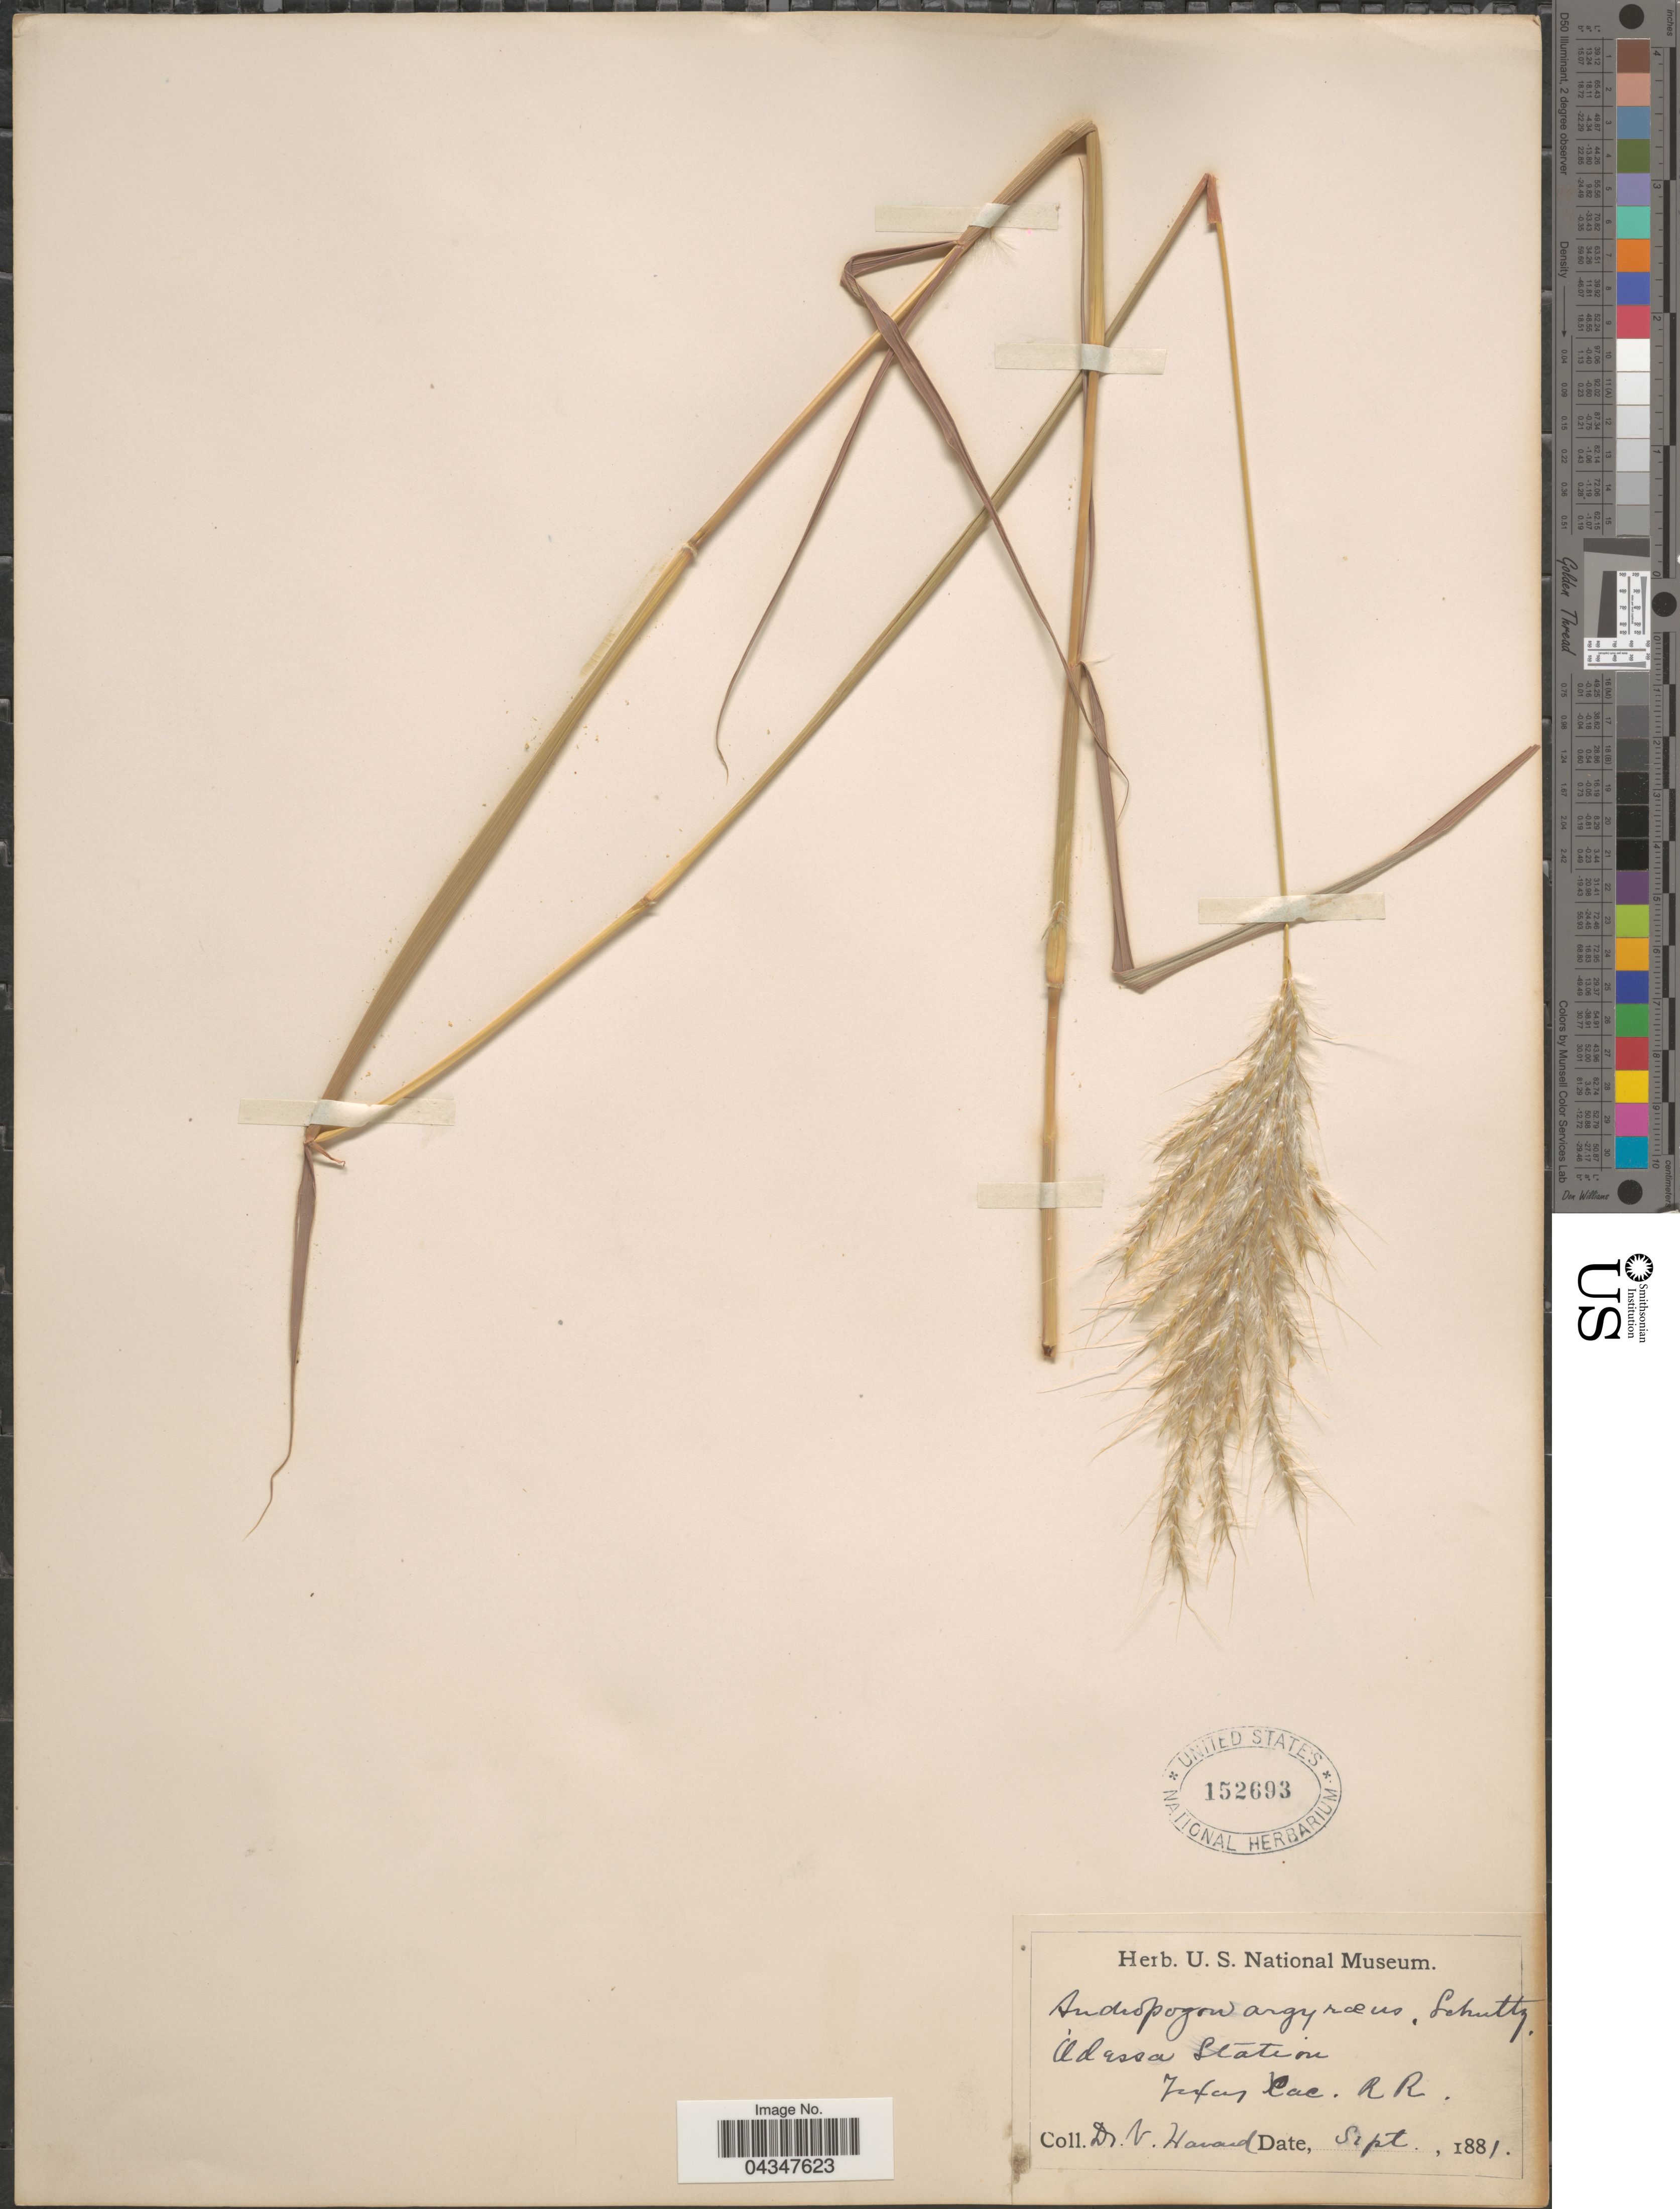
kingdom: Plantae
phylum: Tracheophyta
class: Liliopsida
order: Poales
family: Poaceae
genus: Bothriochloa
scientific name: Bothriochloa barbinodis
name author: (Lag.) Herter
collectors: V. Havard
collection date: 1881-09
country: United States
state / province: Texas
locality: Odessa Station. Texas Cac. RR.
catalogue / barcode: US 152693